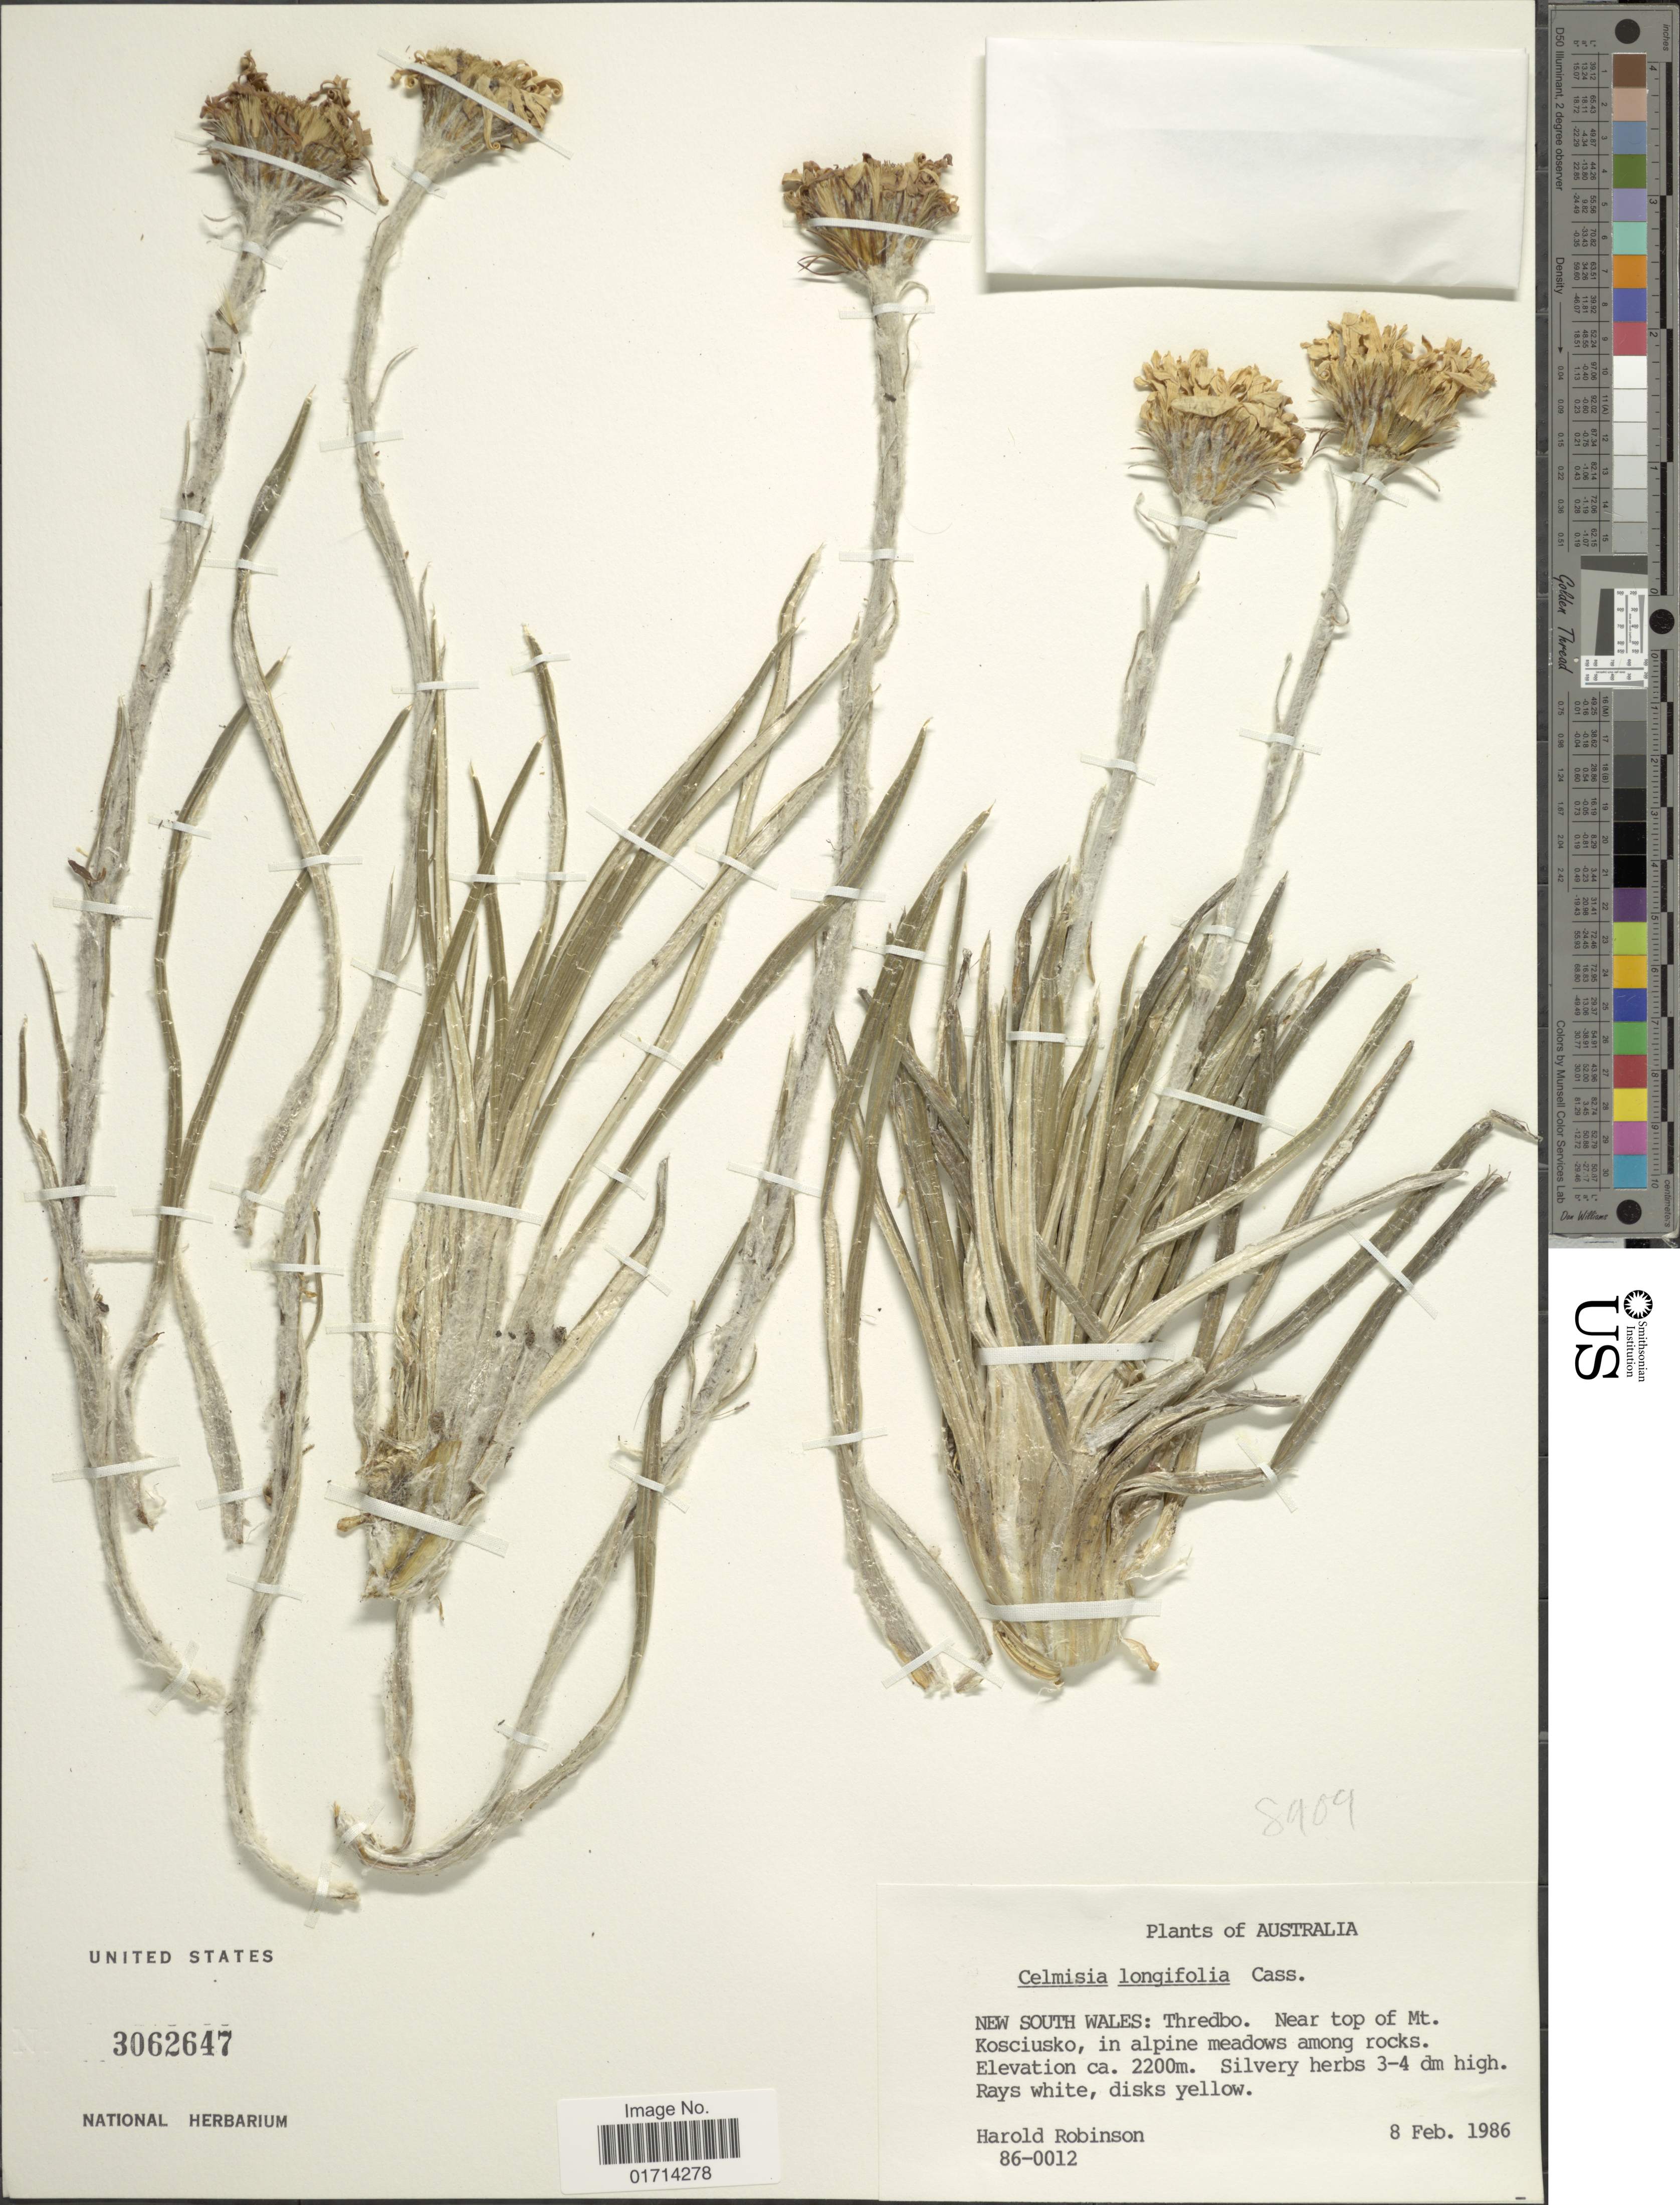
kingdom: Plantae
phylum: Tracheophyta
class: Magnoliopsida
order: Asterales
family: Asteraceae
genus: Celmisia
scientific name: Celmisia longifolia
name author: Cass.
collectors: H. Robinson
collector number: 86-0012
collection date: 1986-02-08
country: Australia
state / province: New South Wales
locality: Thredbo, near top of Mt. Kosciusko, in alpine meadows among rocks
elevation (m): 2200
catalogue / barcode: US 3062647